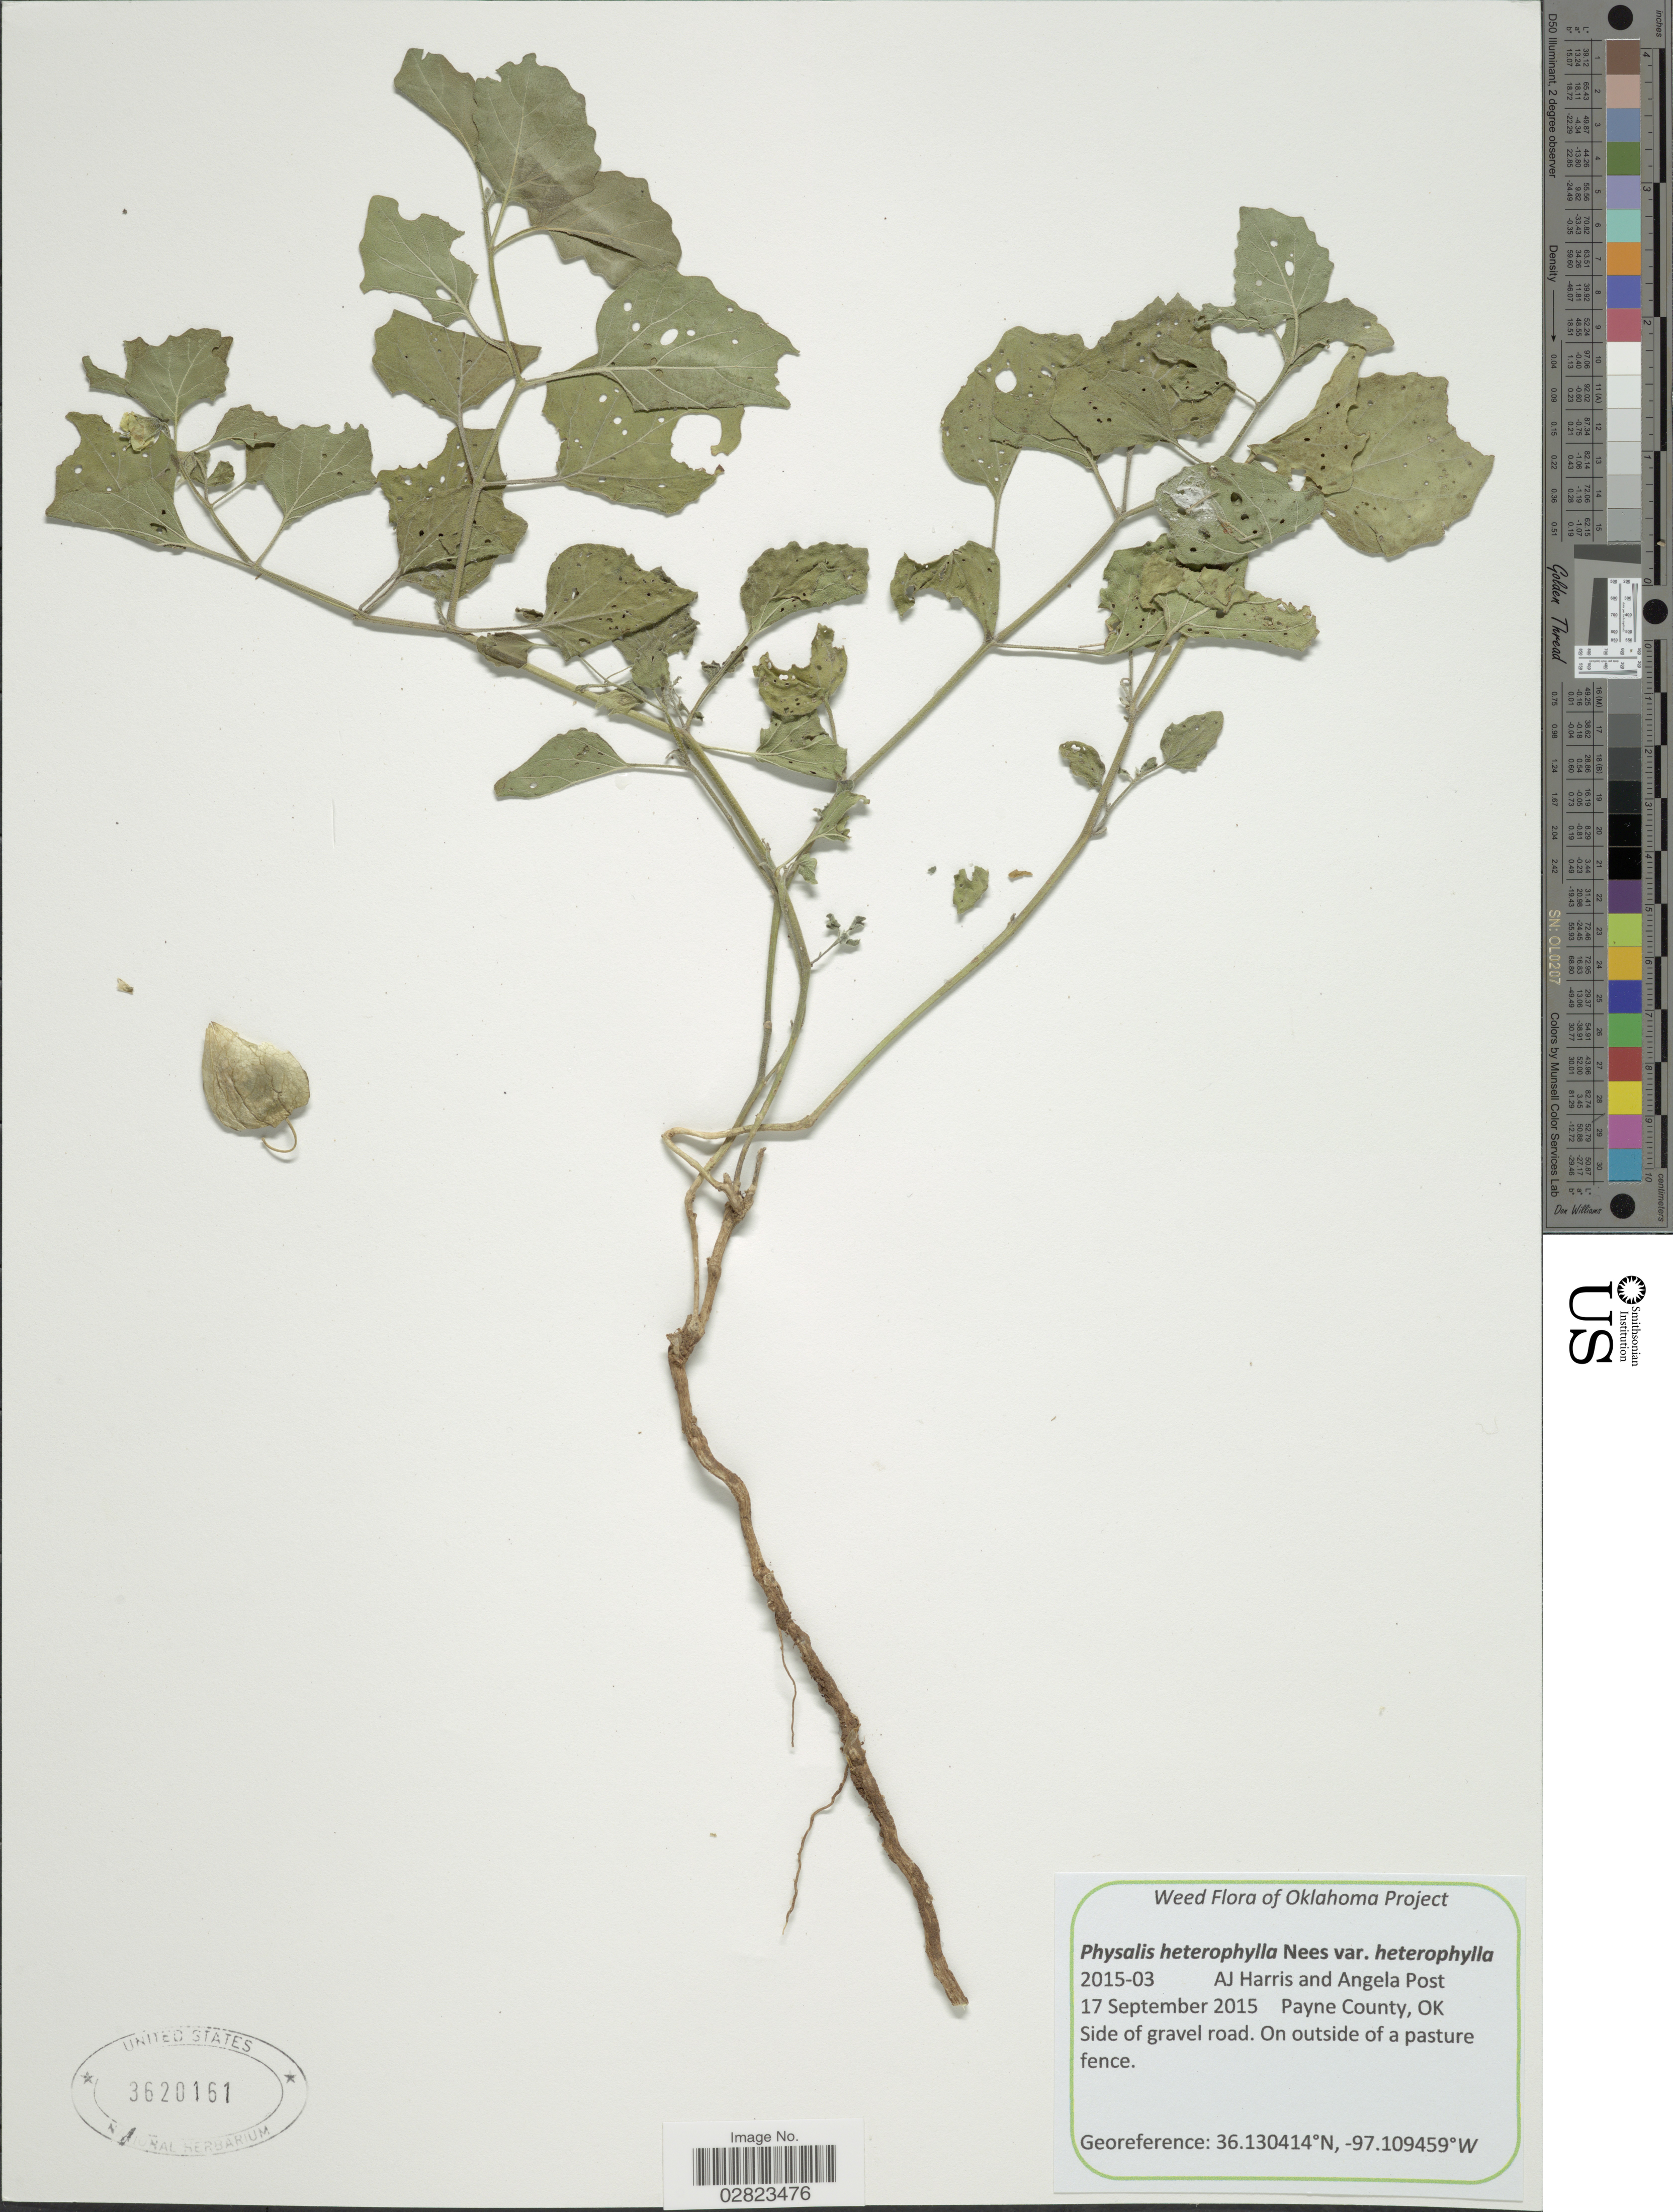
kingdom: Plantae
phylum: Tracheophyta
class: Magnoliopsida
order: Solanales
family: Solanaceae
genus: Physalis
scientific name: Physalis heterophylla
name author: Nees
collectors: A. J. Harris & A. Post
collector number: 2015-03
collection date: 2015-09-17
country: United States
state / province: Oklahoma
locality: Payne County. Side of gravel road.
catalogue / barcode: US 3620161